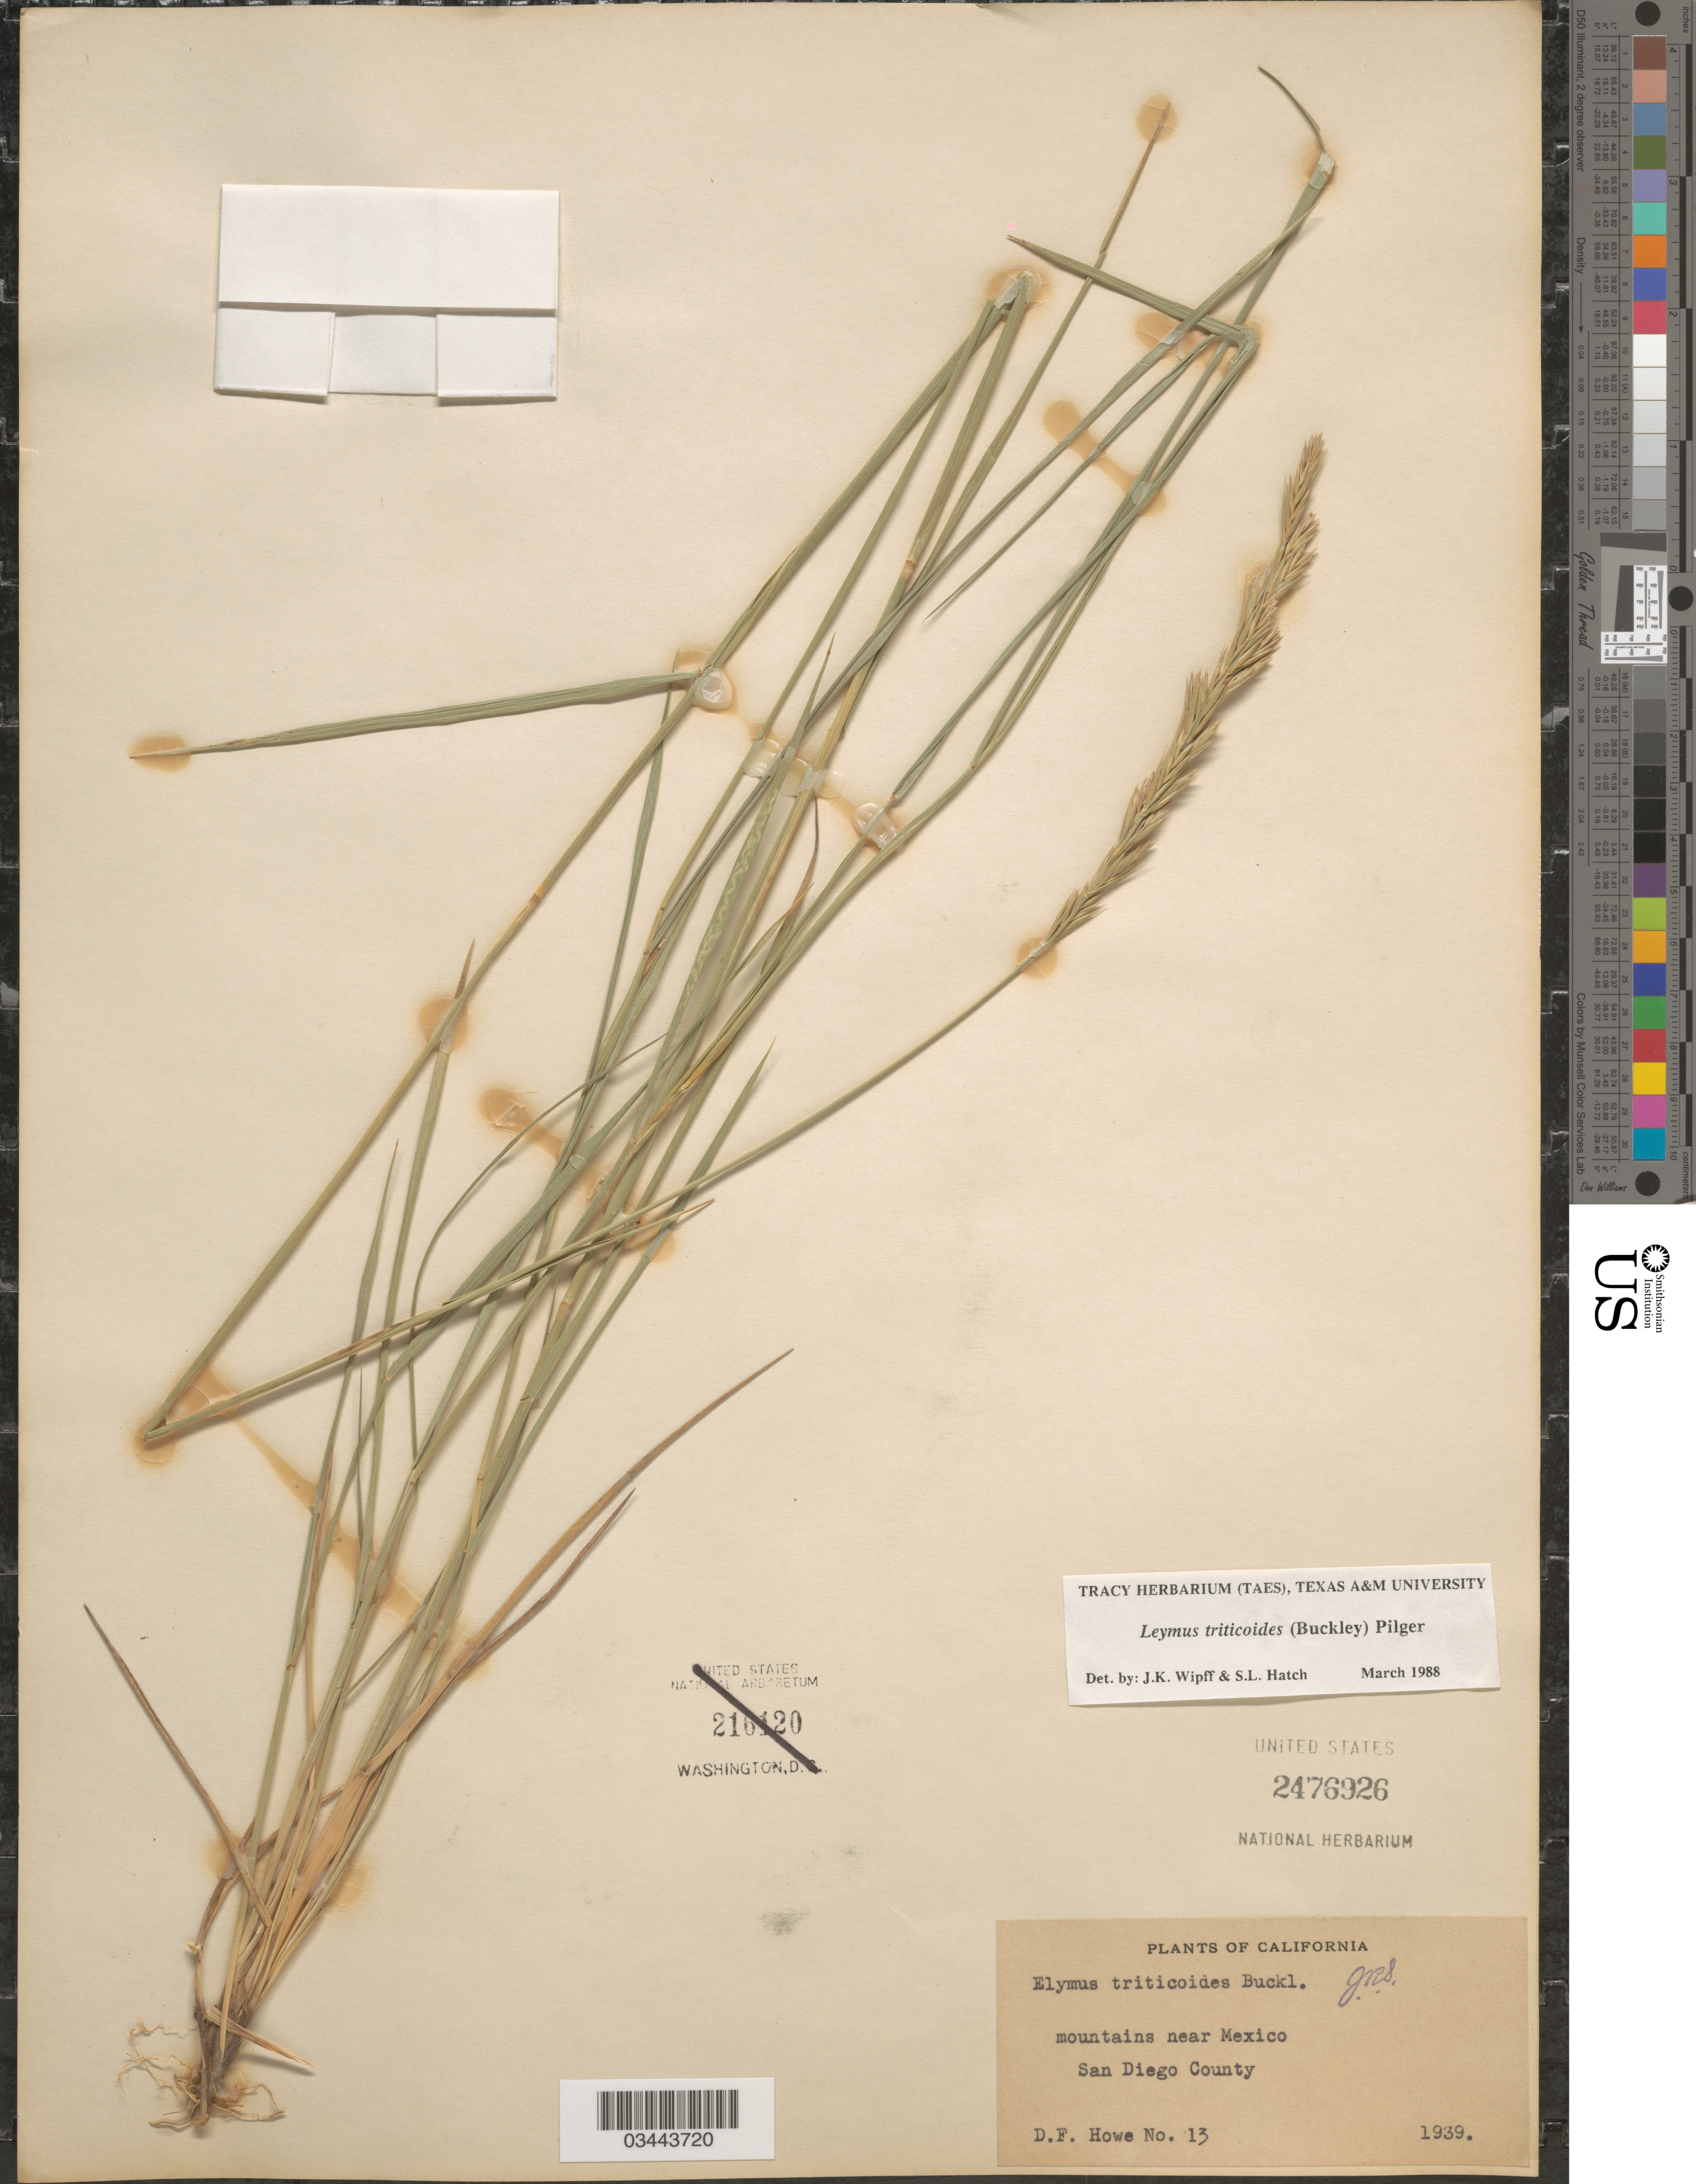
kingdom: Plantae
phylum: Tracheophyta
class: Liliopsida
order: Poales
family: Poaceae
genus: Leymus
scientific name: Leymus triticoides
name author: (Buckley) Pilg.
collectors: D. Howe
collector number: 13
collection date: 1939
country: United States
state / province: California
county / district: San Diego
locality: Mountains near Mexico. San Diego County.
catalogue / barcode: US 2476926